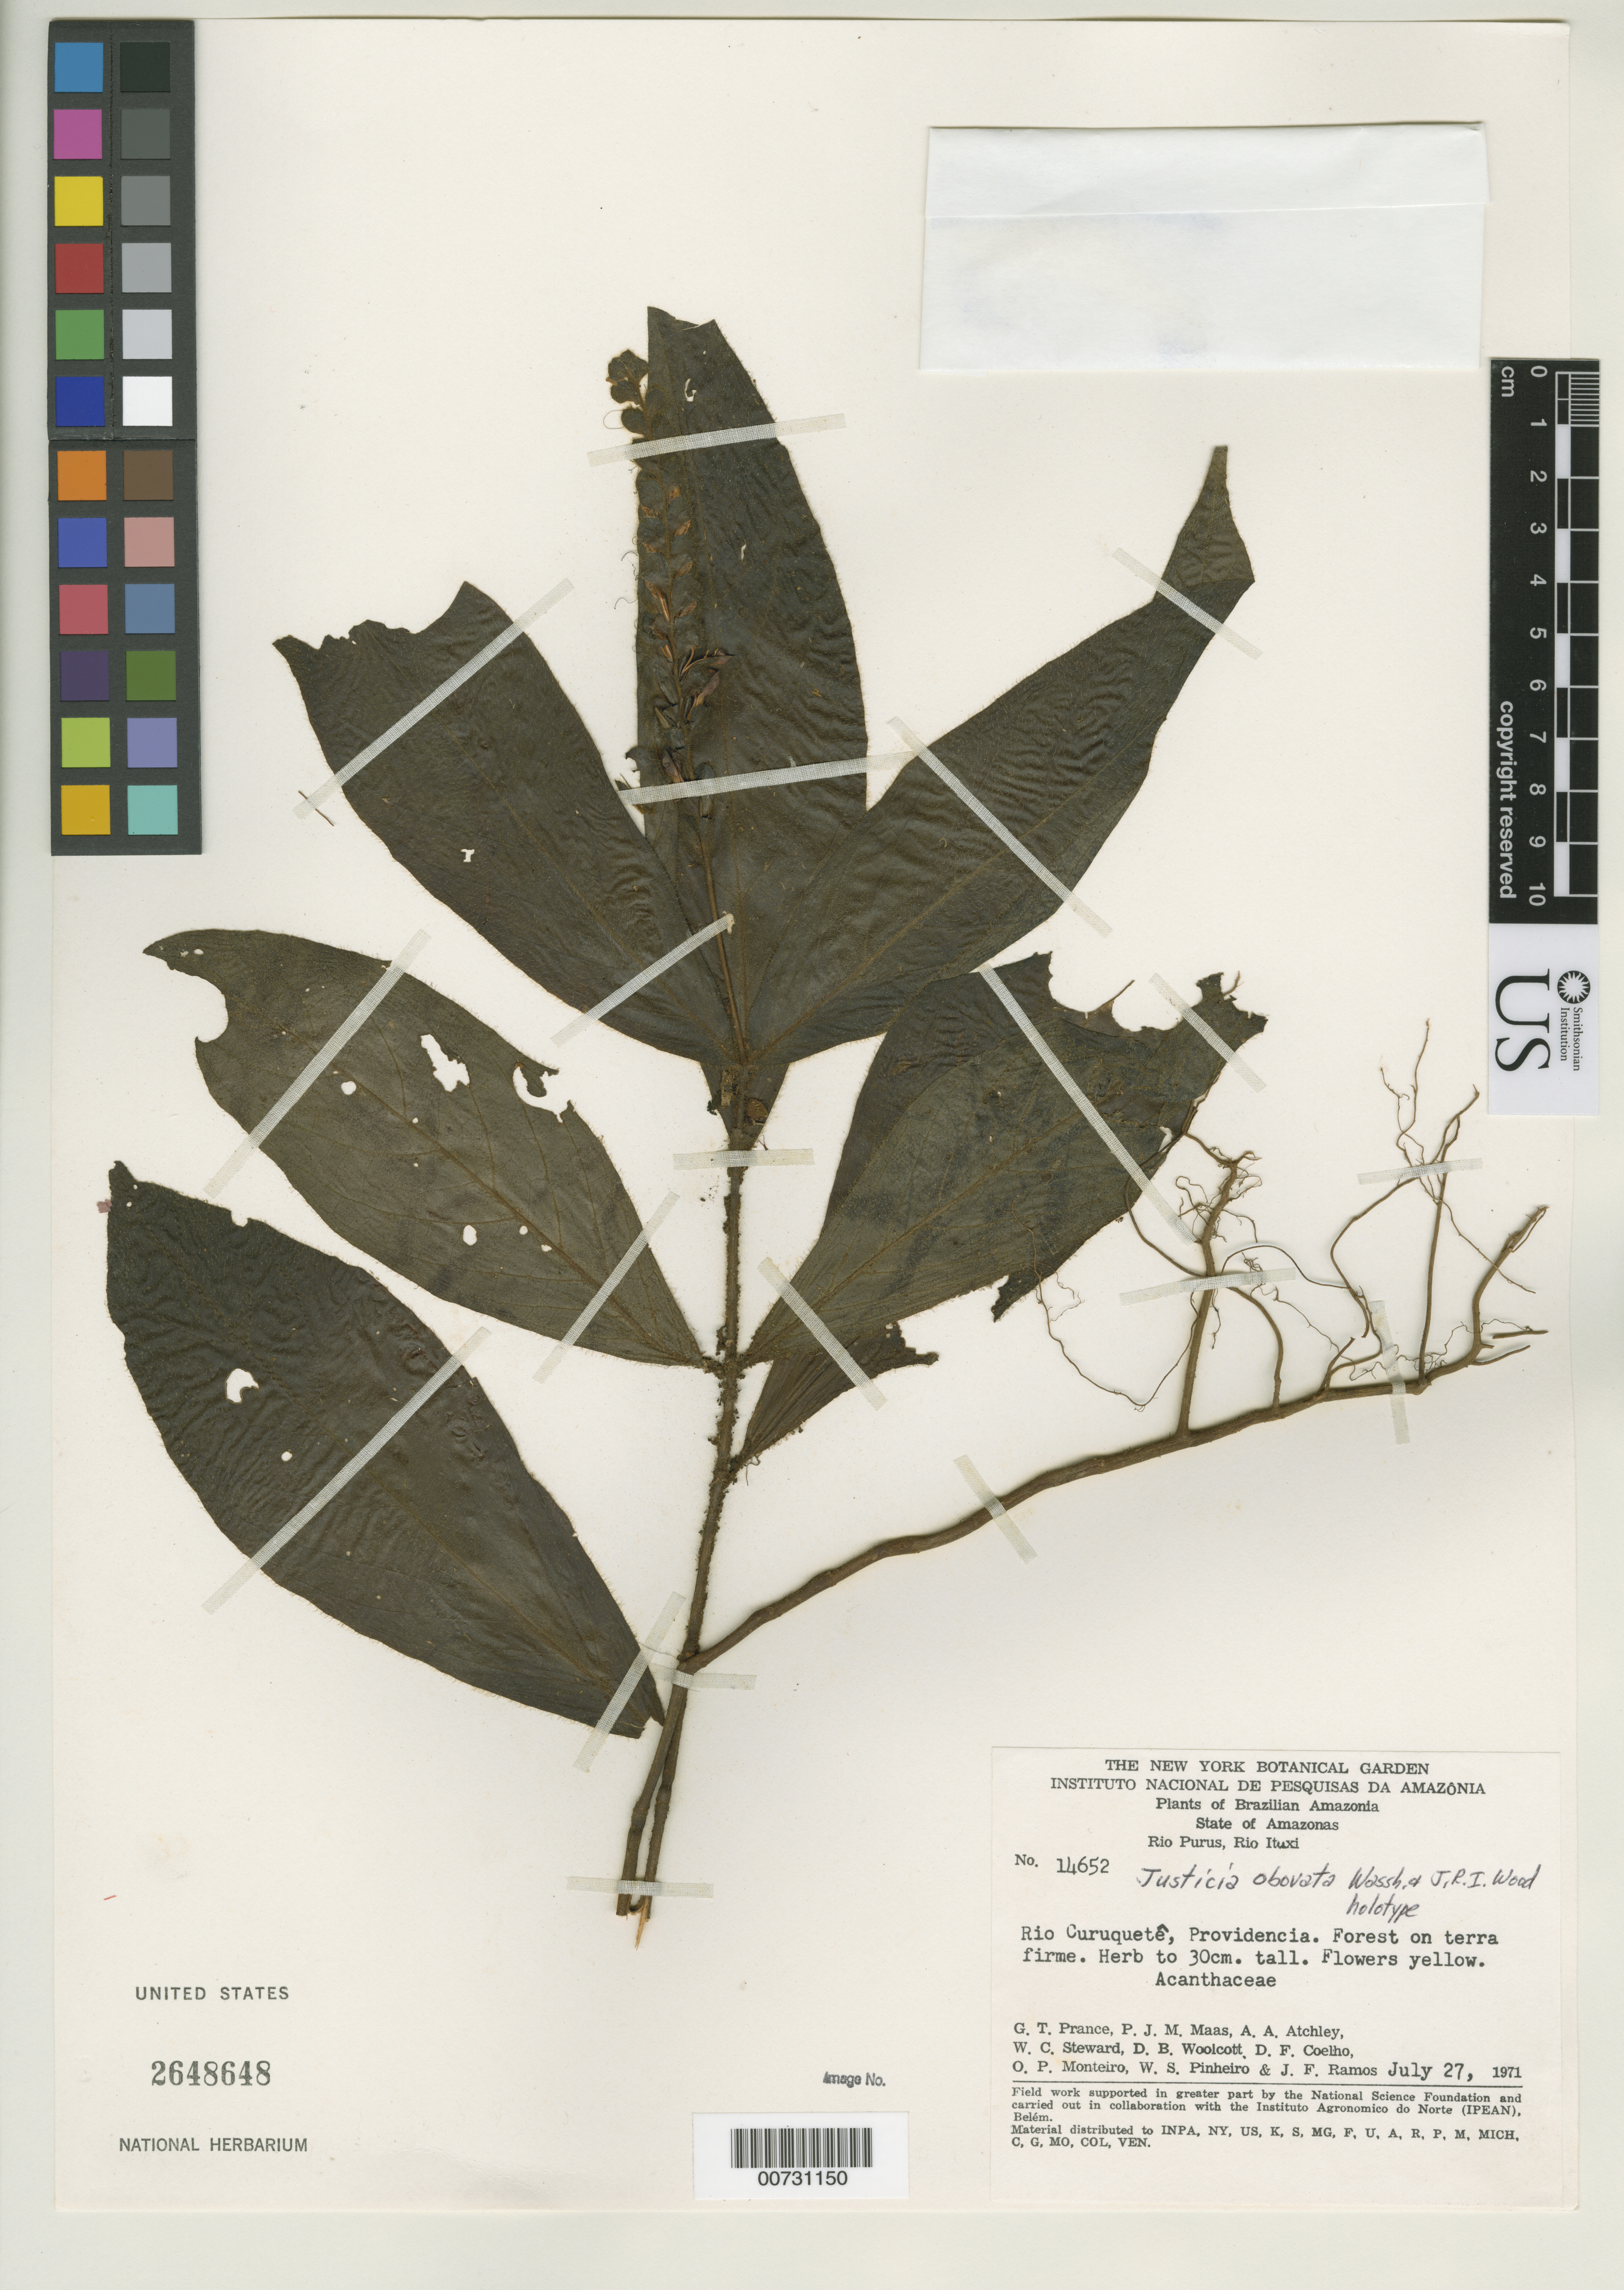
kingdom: Plantae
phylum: Tracheophyta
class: Magnoliopsida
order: Lamiales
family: Acanthaceae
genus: Justicia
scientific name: Justicia obovata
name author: Wassh. & J.R.I. Wood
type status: Holotype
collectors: G. T. Prance & et al.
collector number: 14652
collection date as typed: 27 Jul 1971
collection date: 1971-07-27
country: Brazil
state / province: Amazonas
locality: Rio Purus, Rio Ituxi. Rio Curuquetê, Providencia.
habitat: Forest on terra firme.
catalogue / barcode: US 2648648